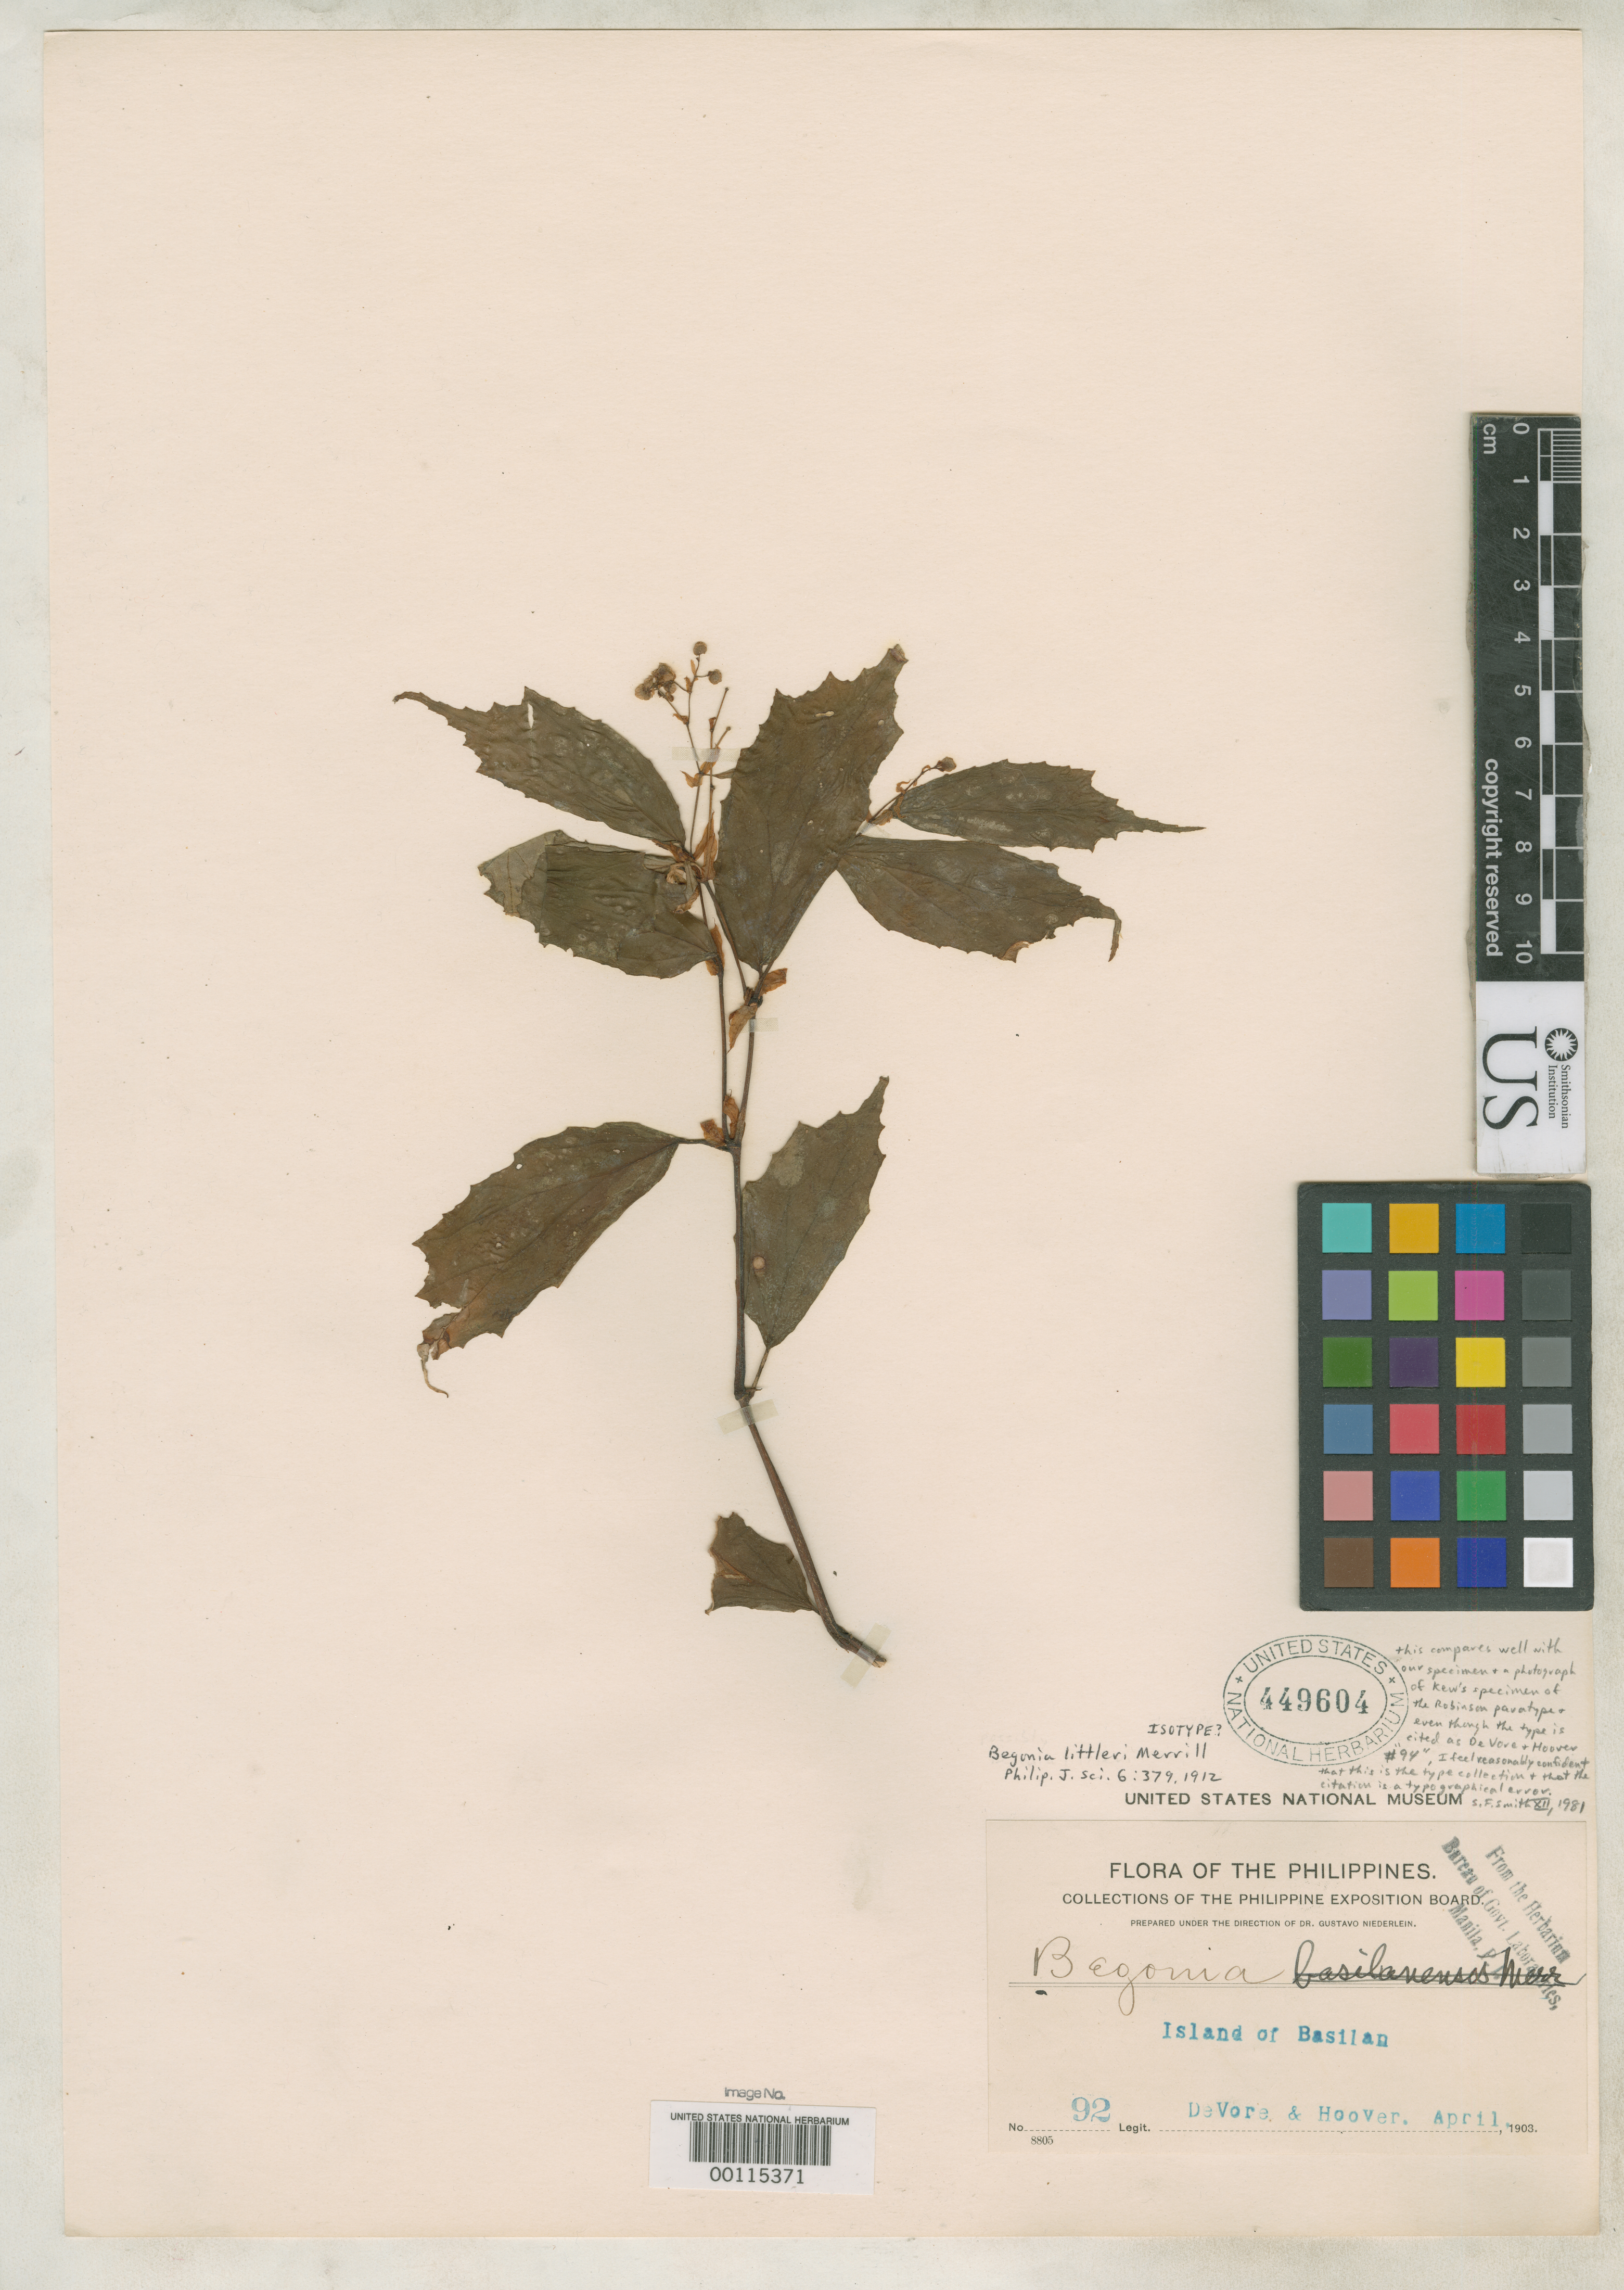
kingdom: Plantae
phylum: Tracheophyta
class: Magnoliopsida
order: Cucurbitales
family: Begoniaceae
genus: Begonia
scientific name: Begonia littleri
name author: Merr.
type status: Isotype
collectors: B. F. DeVore & C. L. Hoover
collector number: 92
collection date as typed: Apr 1903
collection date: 1903-04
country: Philippines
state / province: Muslim Mindanao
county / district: Basilan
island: Basilan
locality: Isabela.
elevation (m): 90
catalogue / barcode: US 449604